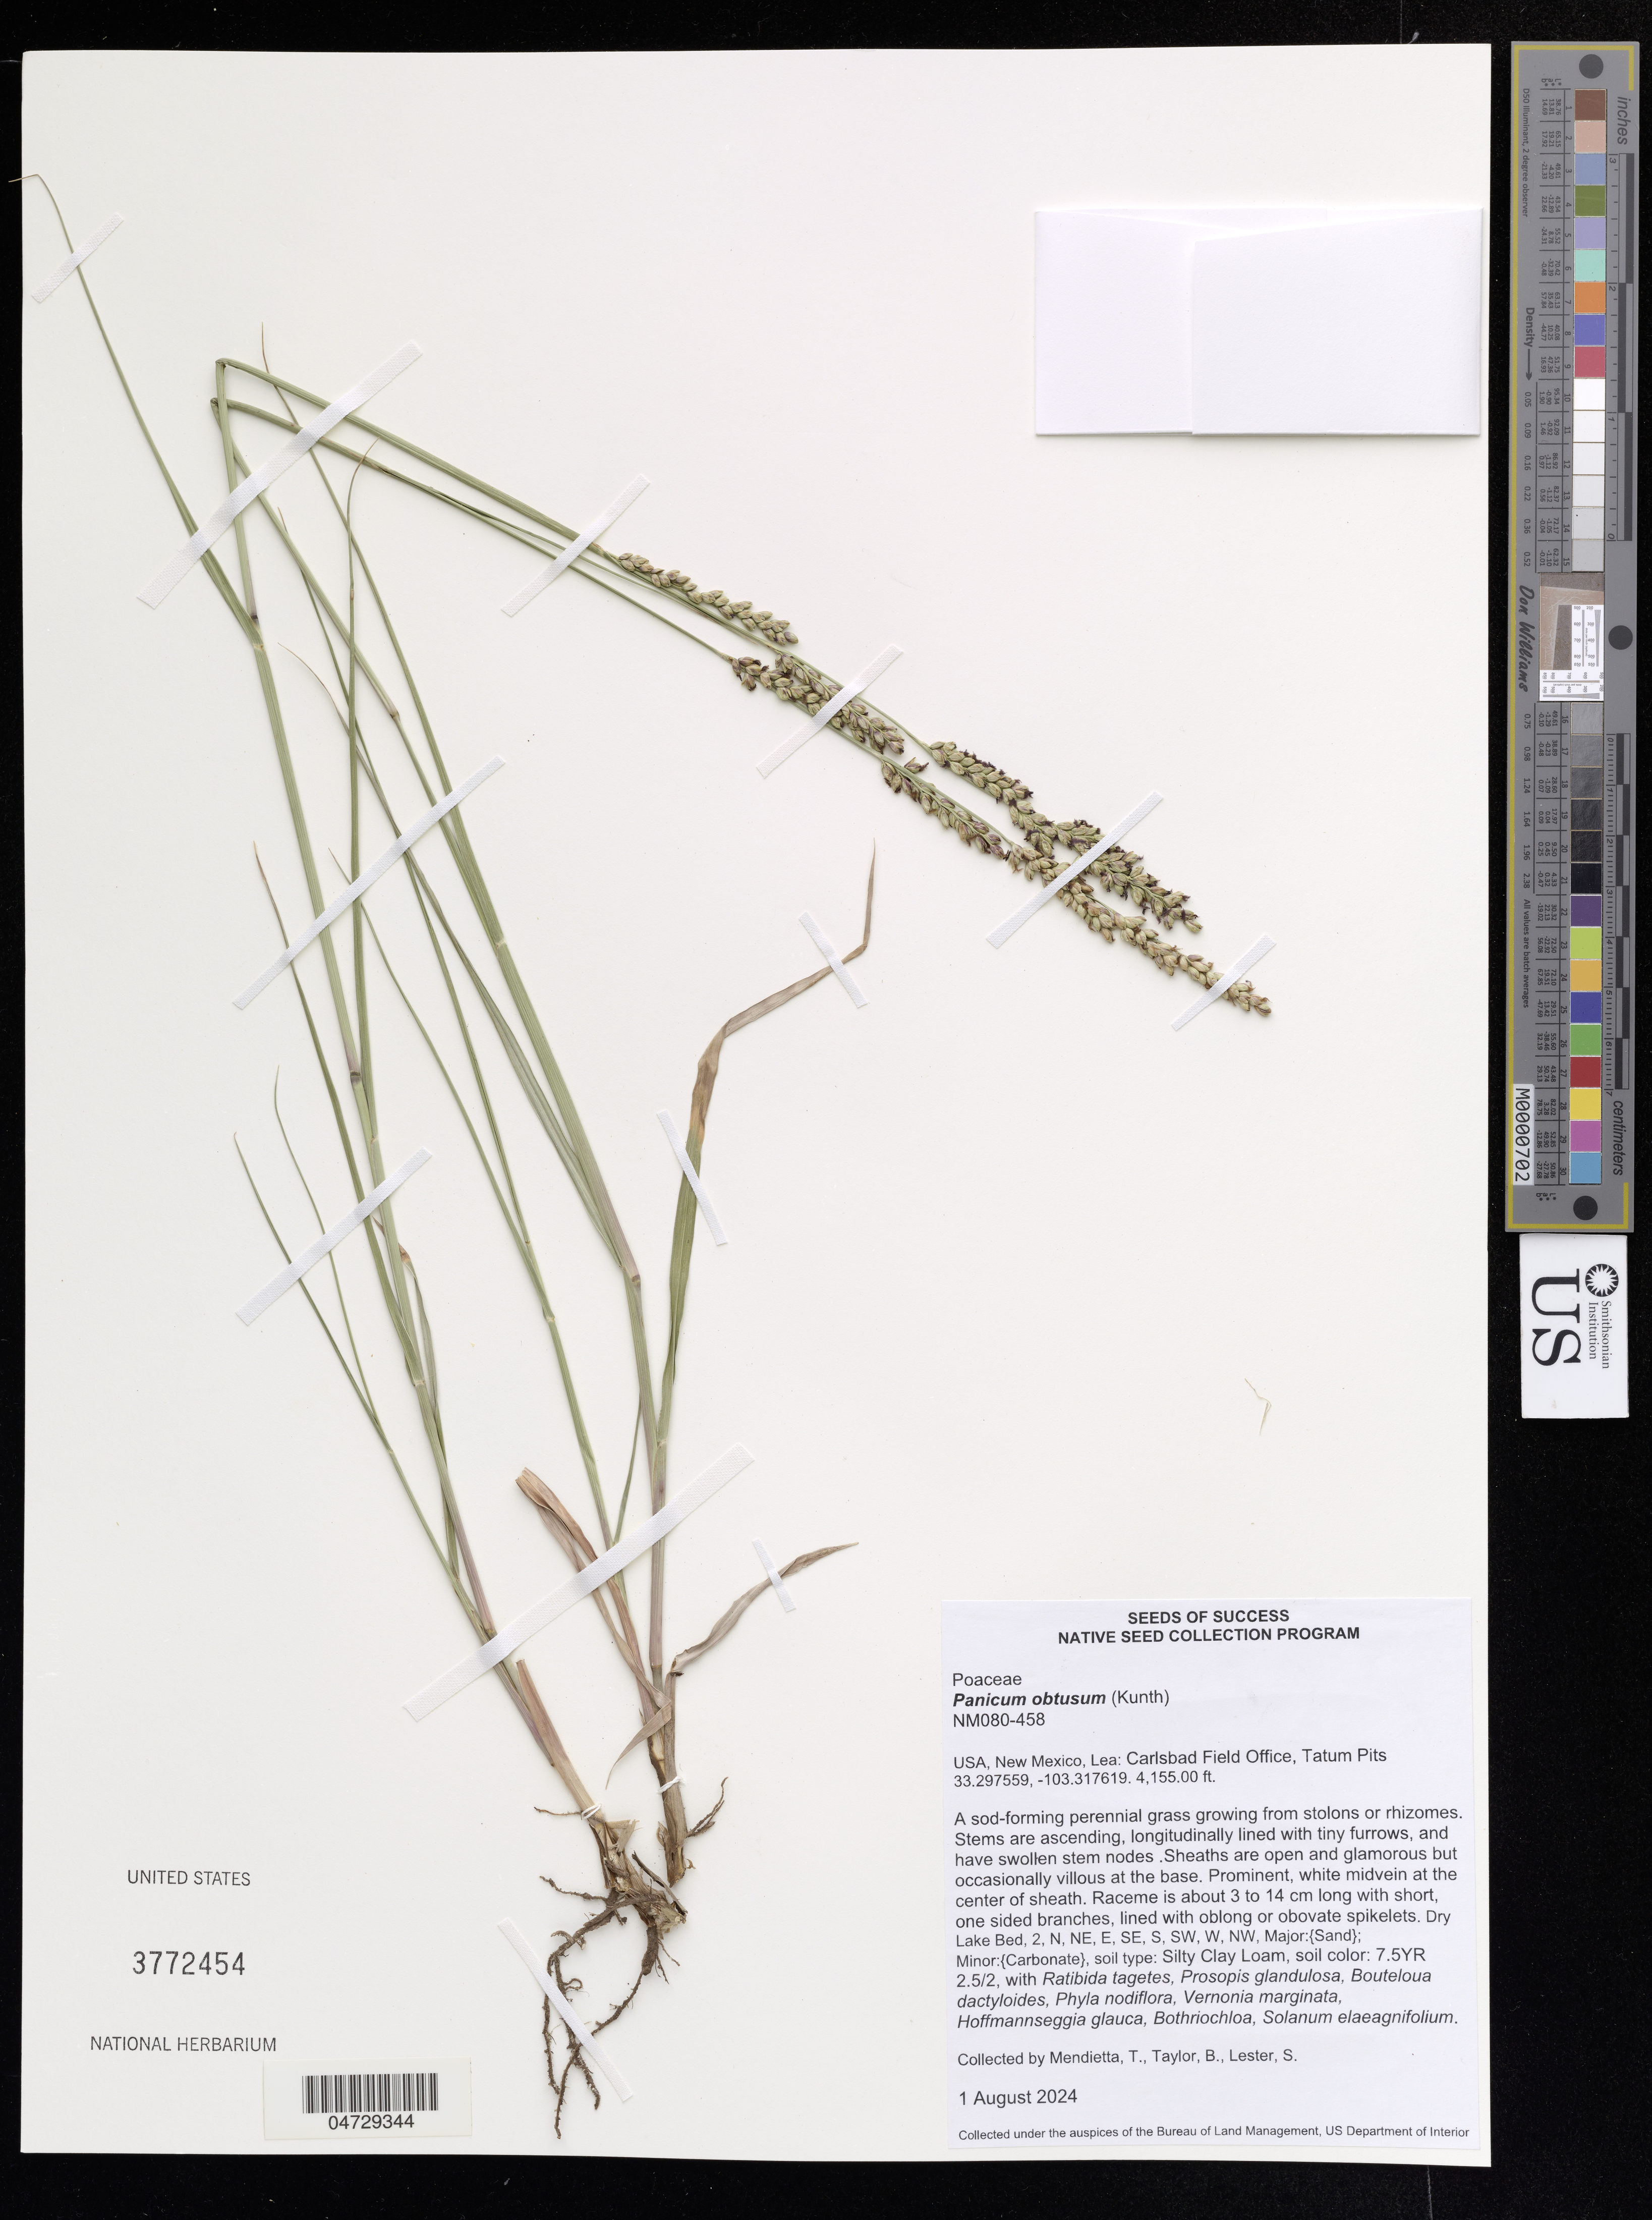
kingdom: Plantae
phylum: Tracheophyta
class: Liliopsida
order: Poales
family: Poaceae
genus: Panicum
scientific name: Panicum obtusum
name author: Kunth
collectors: T. Mendietta, B. Taylor & S. Lester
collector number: NM080-458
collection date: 2024-08-01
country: United States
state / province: New Mexico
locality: Lea: Carlsbad Field Office, Tatum Pits.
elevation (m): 1266.44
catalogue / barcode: US 3772454